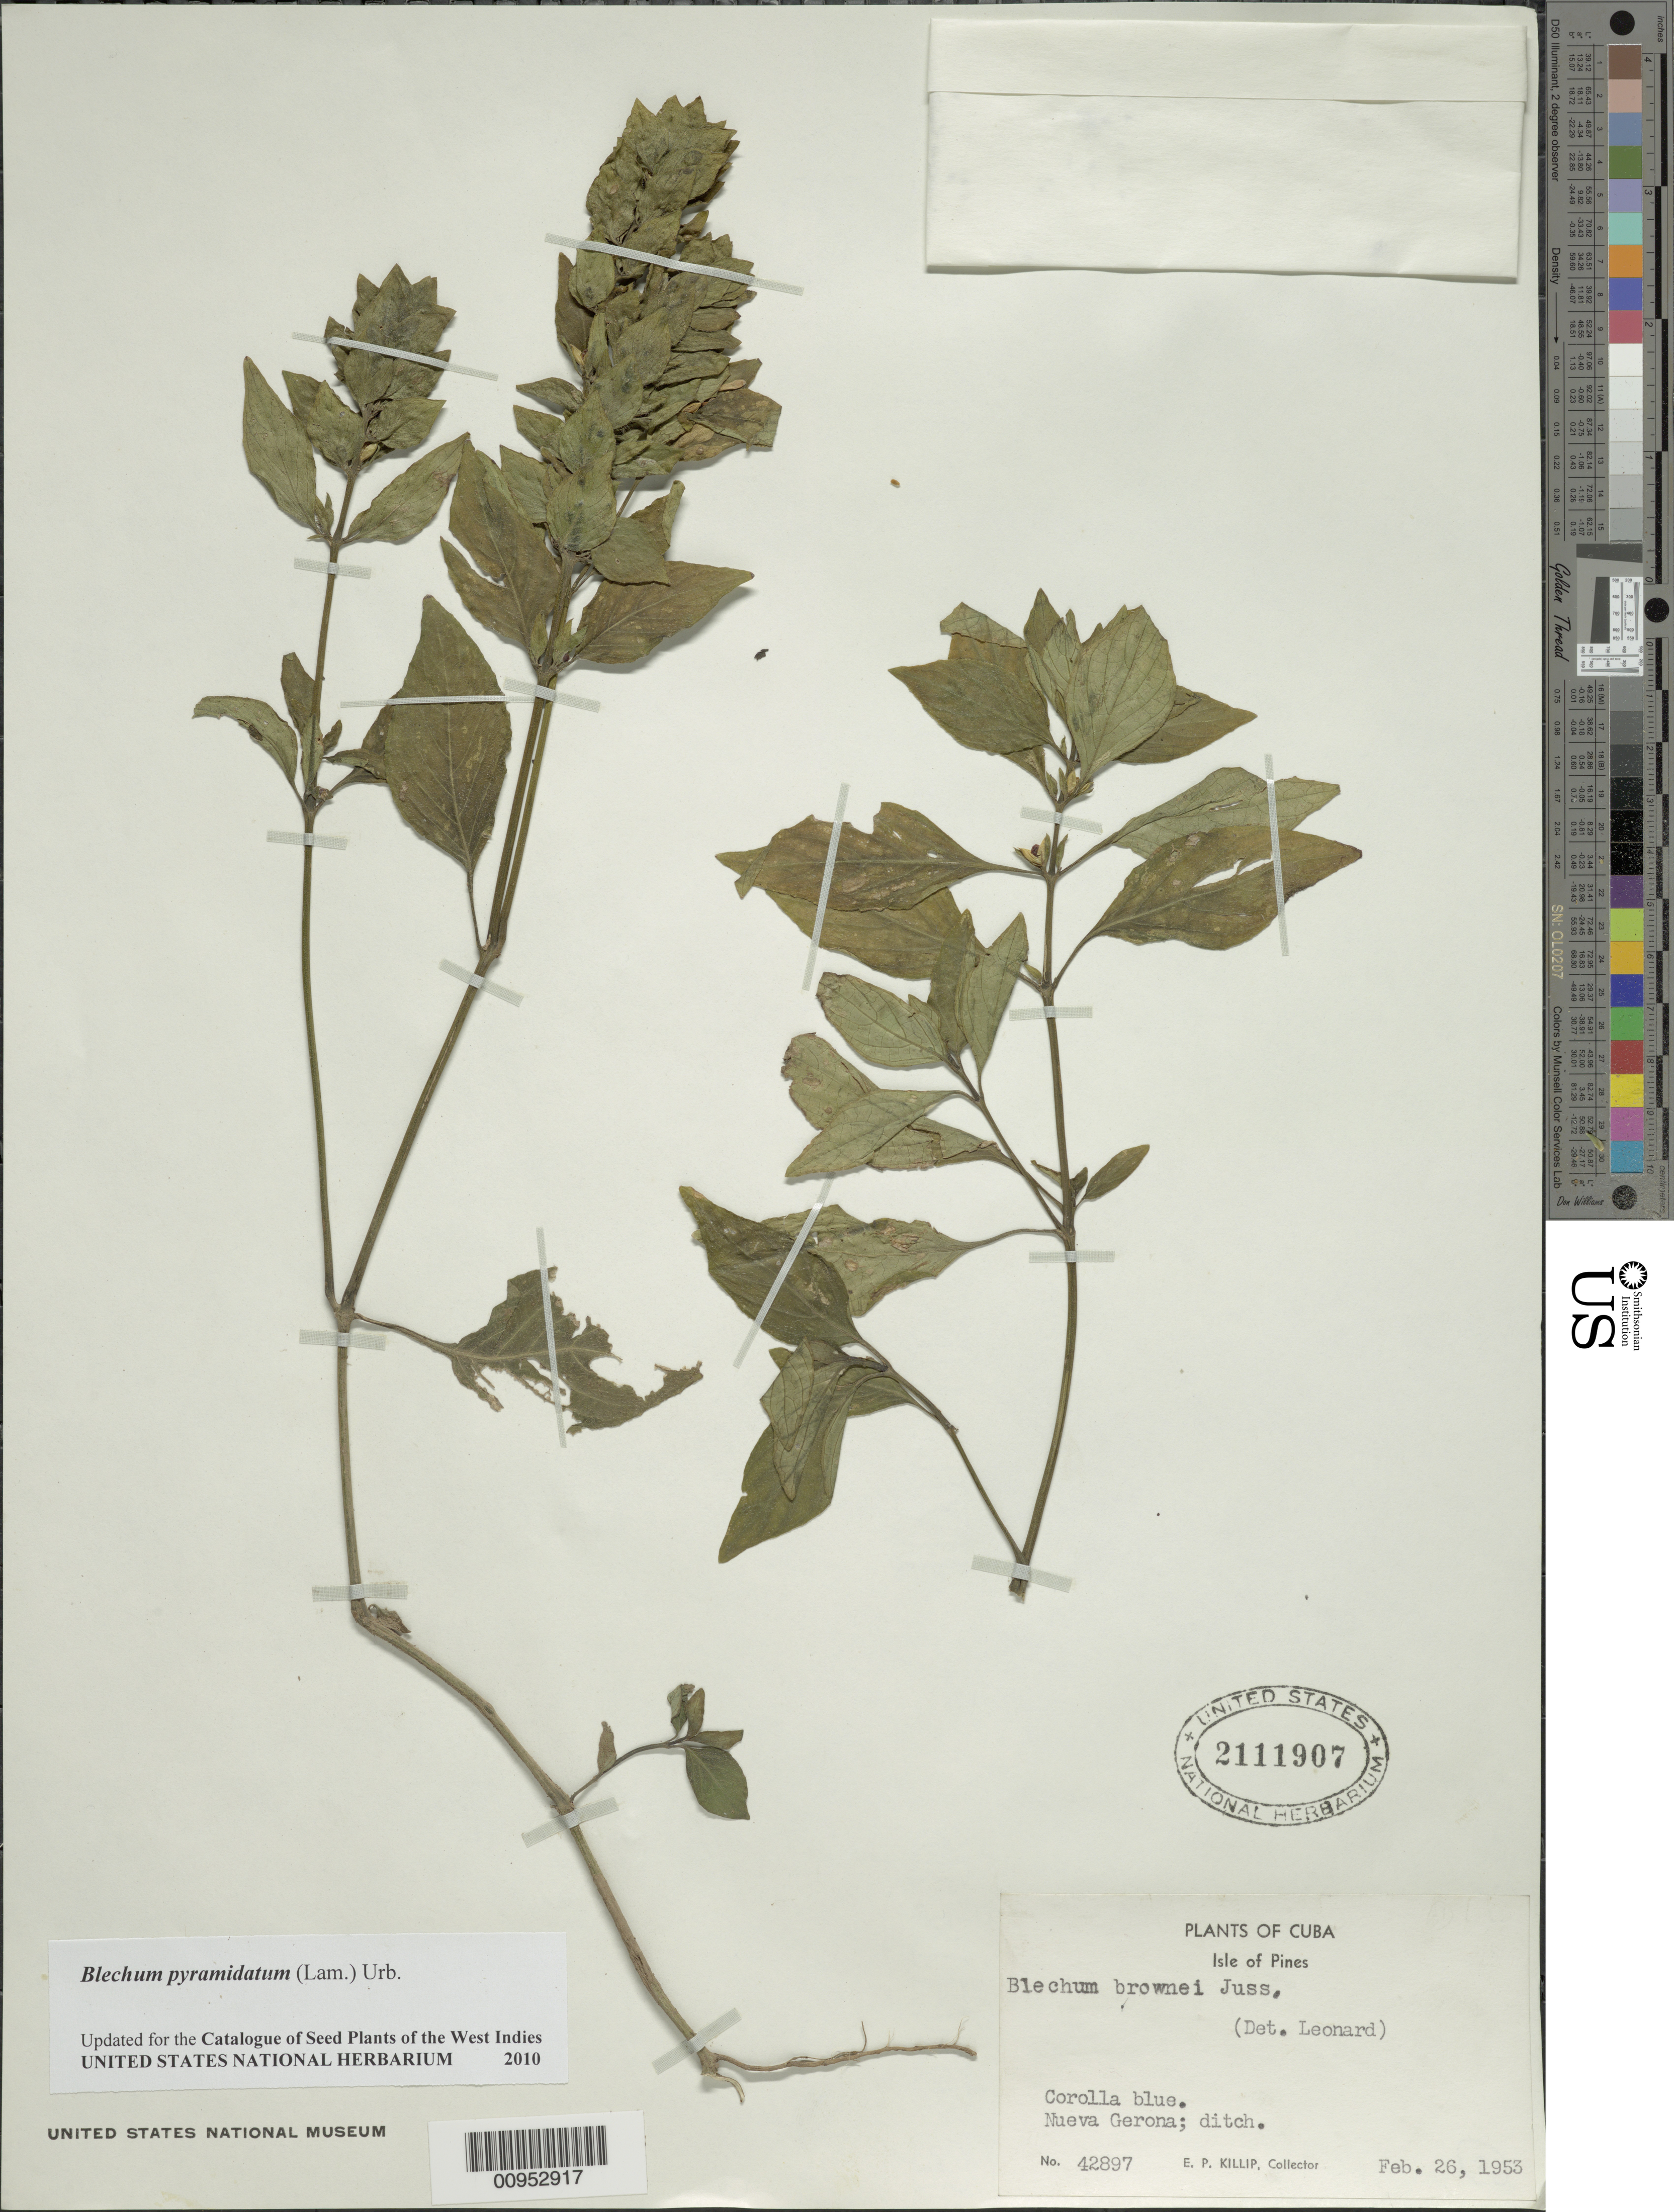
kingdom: Plantae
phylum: Tracheophyta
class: Magnoliopsida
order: Lamiales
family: Acanthaceae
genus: Blechum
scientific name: Blechum pyramidatum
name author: (Lam.) Urb.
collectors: E. P. Killip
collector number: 42897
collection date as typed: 26 Feb 1953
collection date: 1953-02-26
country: Cuba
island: Isla de la Juventud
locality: Nueva Gerona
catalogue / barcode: US 2111907